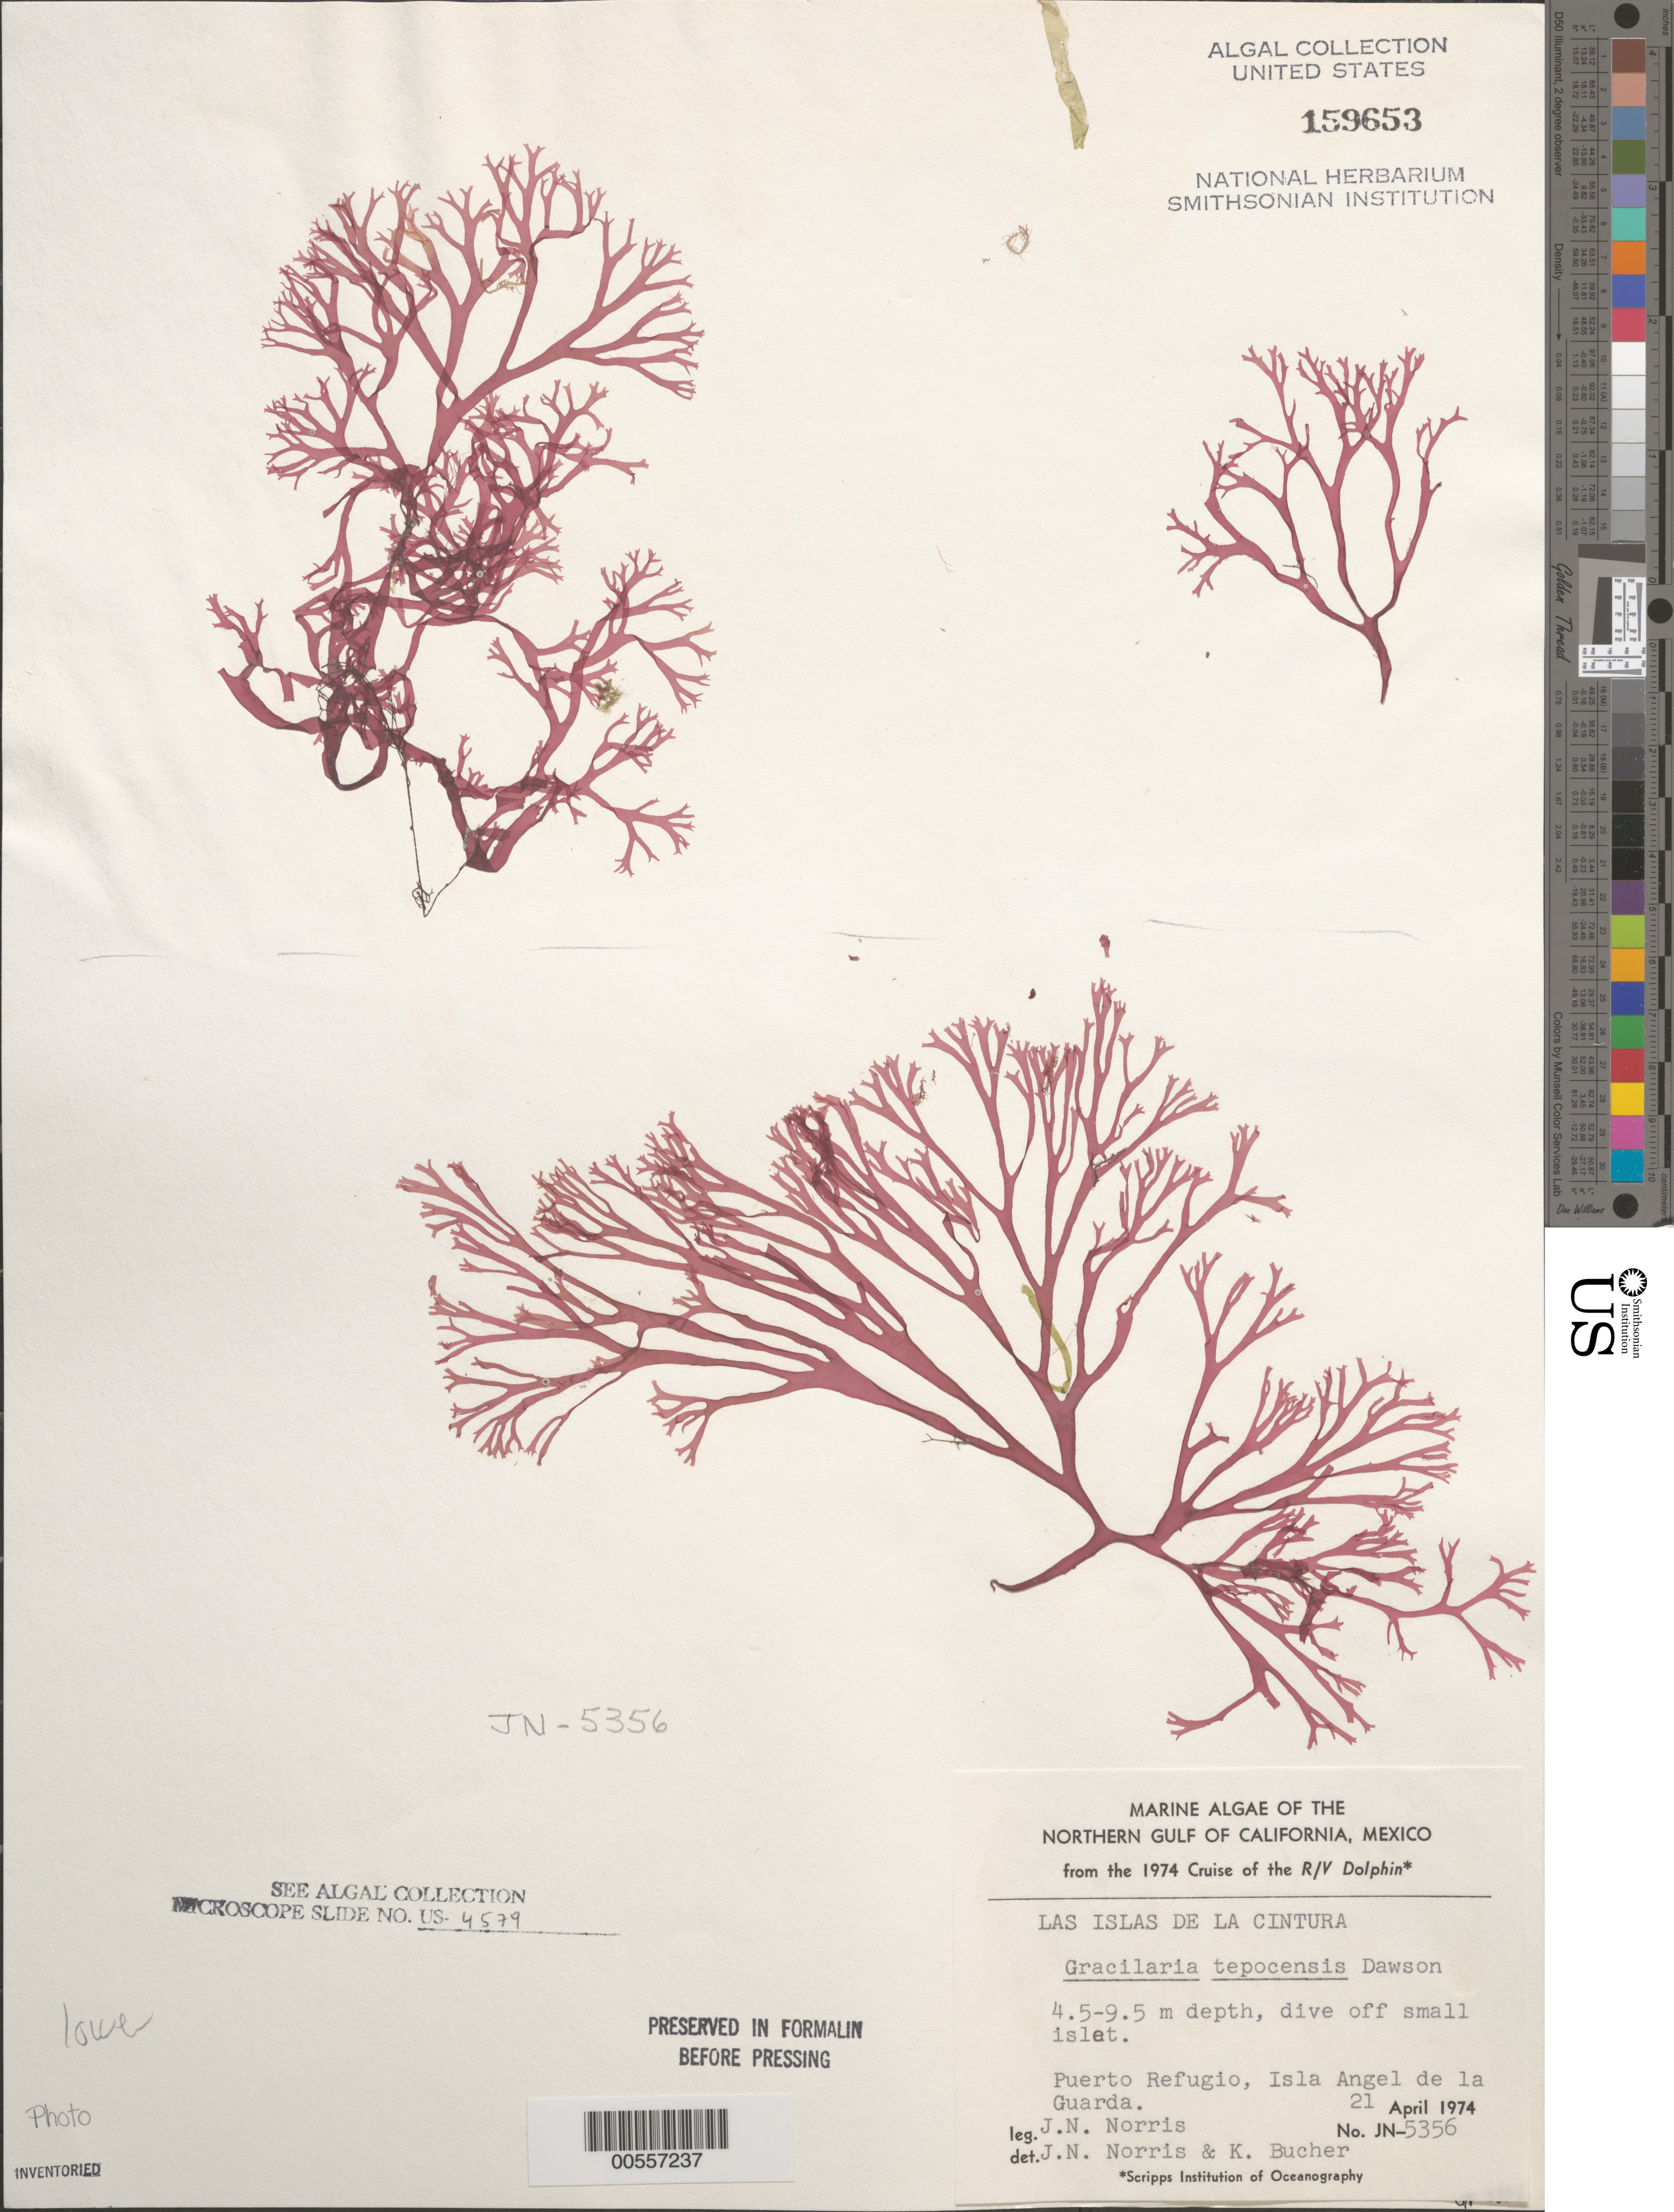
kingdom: Plantae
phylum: Rhodophyta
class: Florideophyceae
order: Gracilariales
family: Gracilariaceae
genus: Gracilaria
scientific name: Gracilaria tepocensis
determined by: Norris, J. N.; Bucher, K. E.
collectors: J. N. Norris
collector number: JN-5356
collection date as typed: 21 Apr 1974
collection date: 1974-04-21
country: Mexico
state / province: Baja California Norte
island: Isla Angel de la Guarda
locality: Puerto Refugio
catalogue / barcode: US 159653